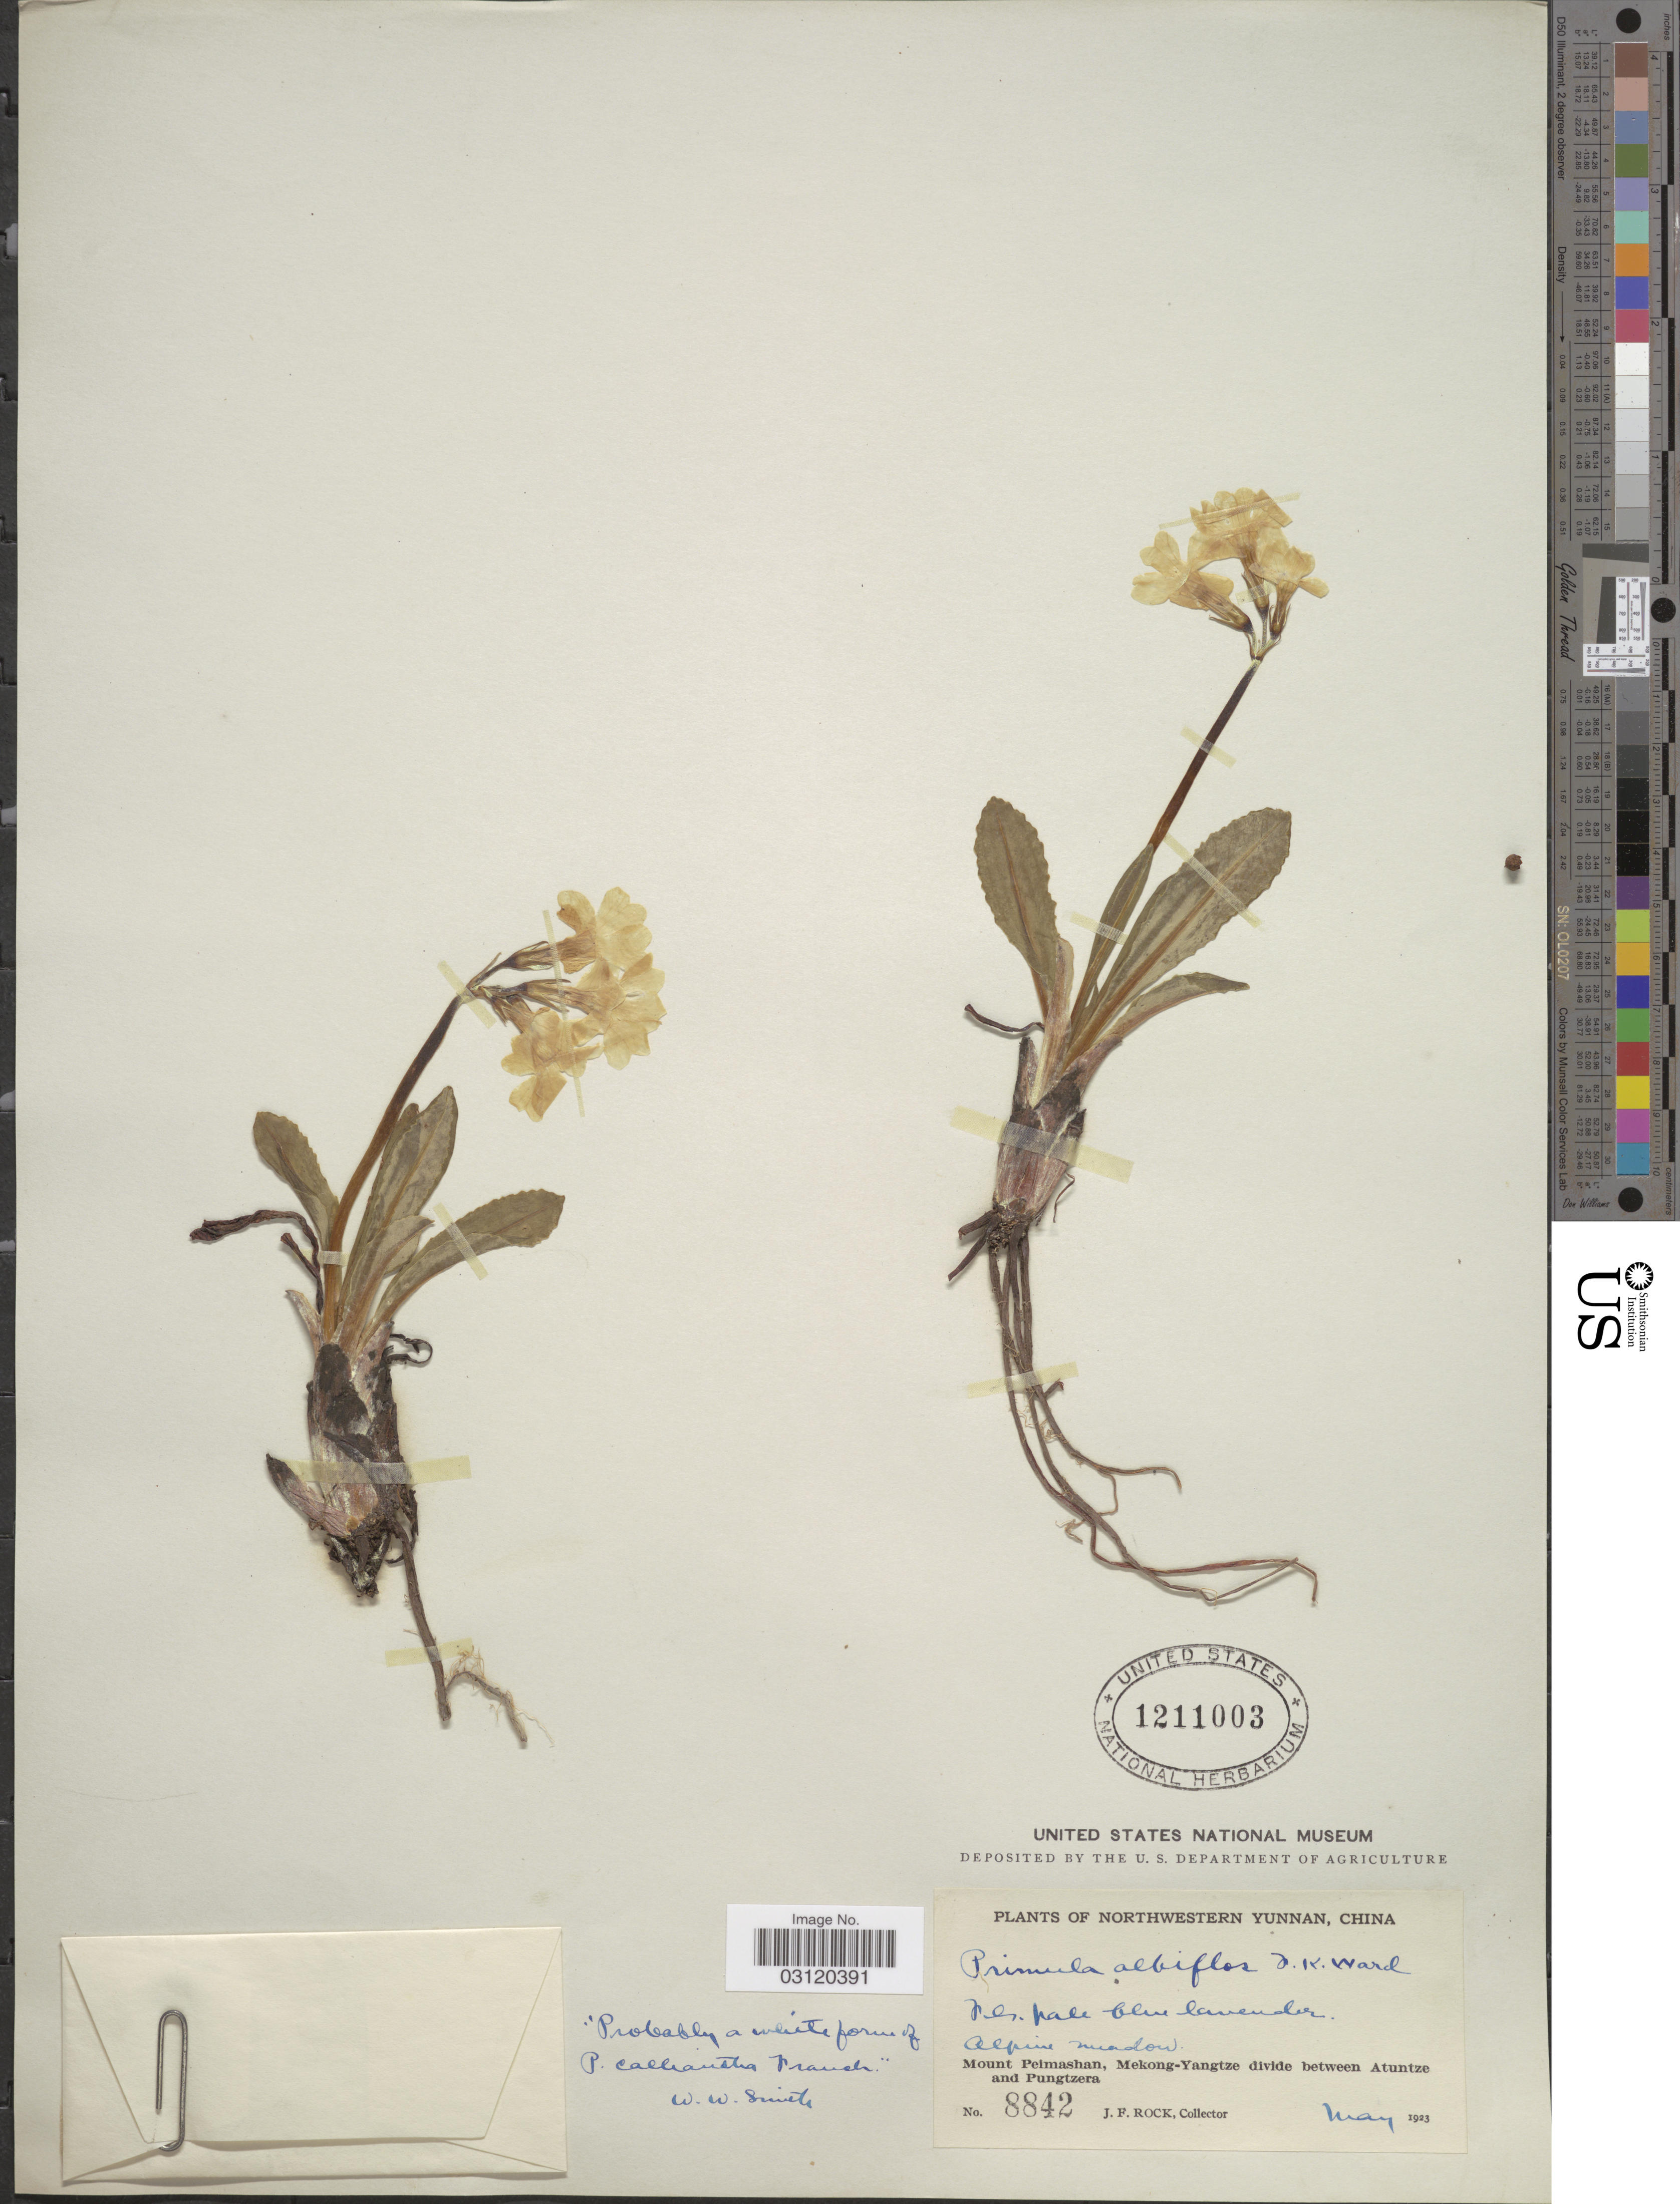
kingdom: Plantae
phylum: Tracheophyta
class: Magnoliopsida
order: Ericales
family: Primulaceae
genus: Primula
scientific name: Primula albiflos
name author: Kingdon-Ward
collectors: J. Rock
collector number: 8842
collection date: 1923-05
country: China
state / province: Yunnan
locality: Northwestern Yunnan. Mount Peimashan, Mekong-Yangtze divide between Atuntze and Pungtzera.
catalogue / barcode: US 1211003